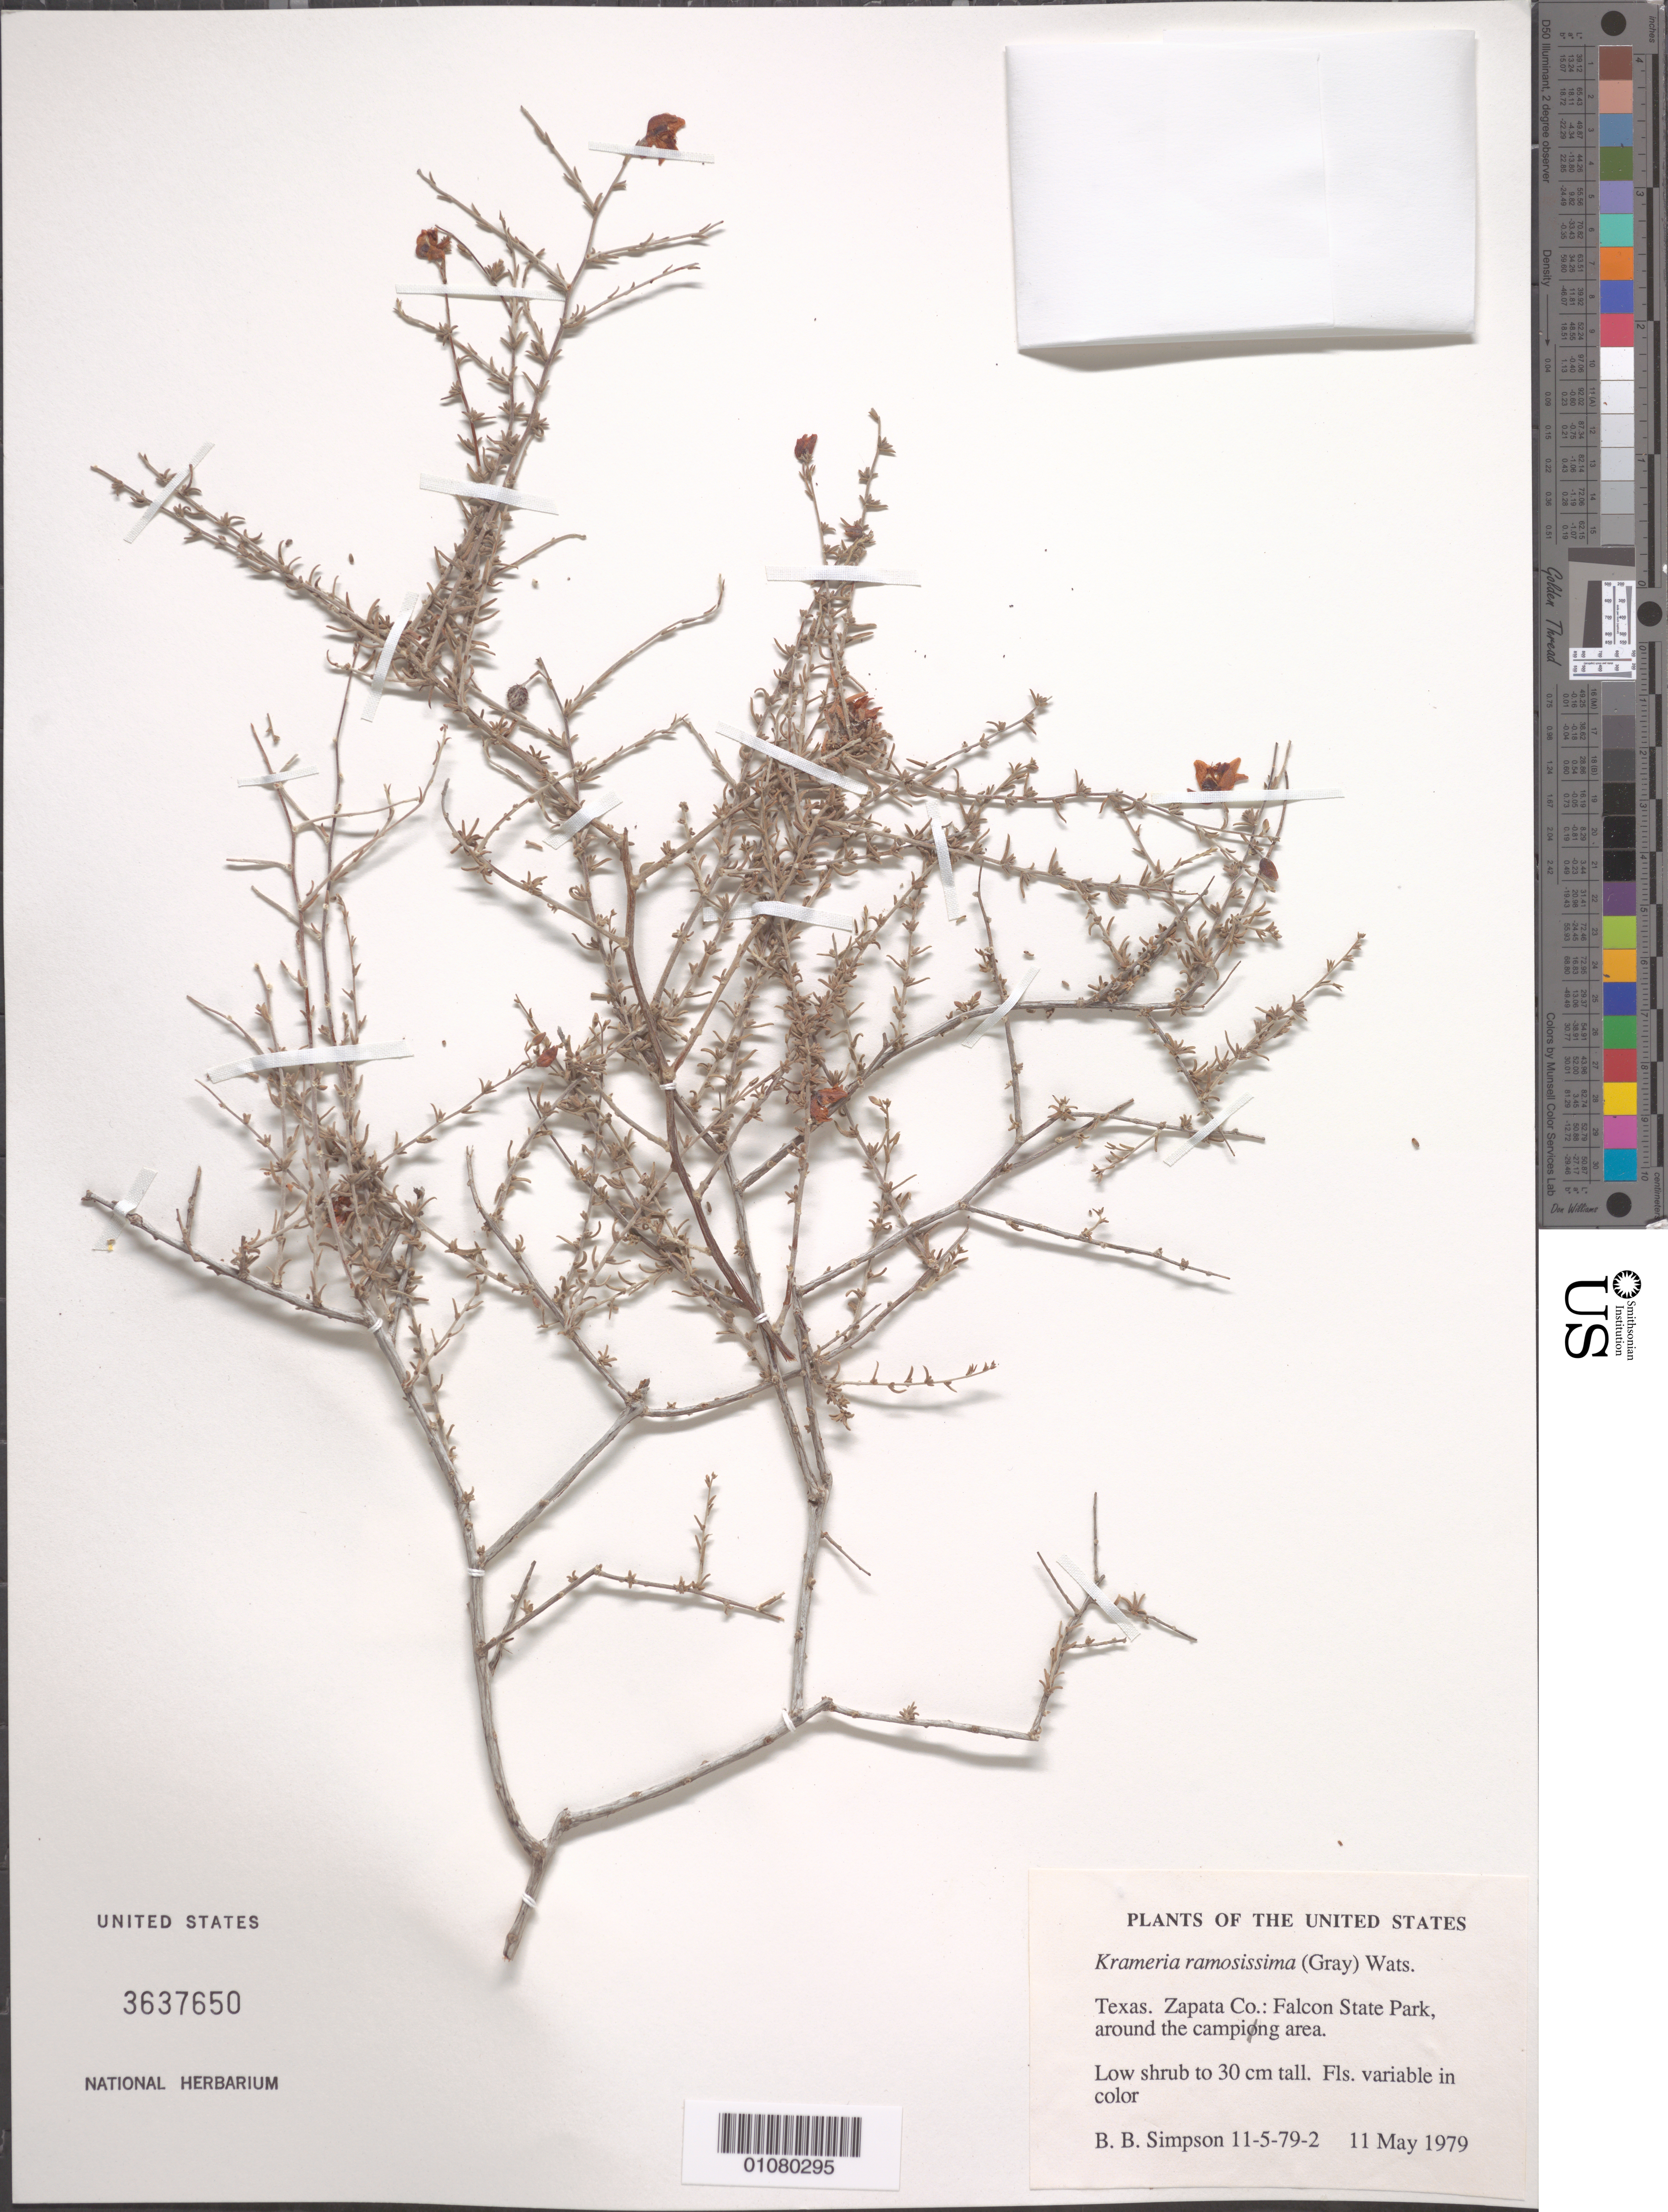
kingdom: Plantae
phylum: Tracheophyta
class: Magnoliopsida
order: Zygophyllales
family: Krameriaceae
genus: Krameria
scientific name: Krameria ramosissima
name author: (A. Gray) S. Watson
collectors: B. B. Simpson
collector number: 11-5-79-2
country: United States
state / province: Texas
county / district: Zapata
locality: Falcon State Park, around the camping area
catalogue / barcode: US 3637650